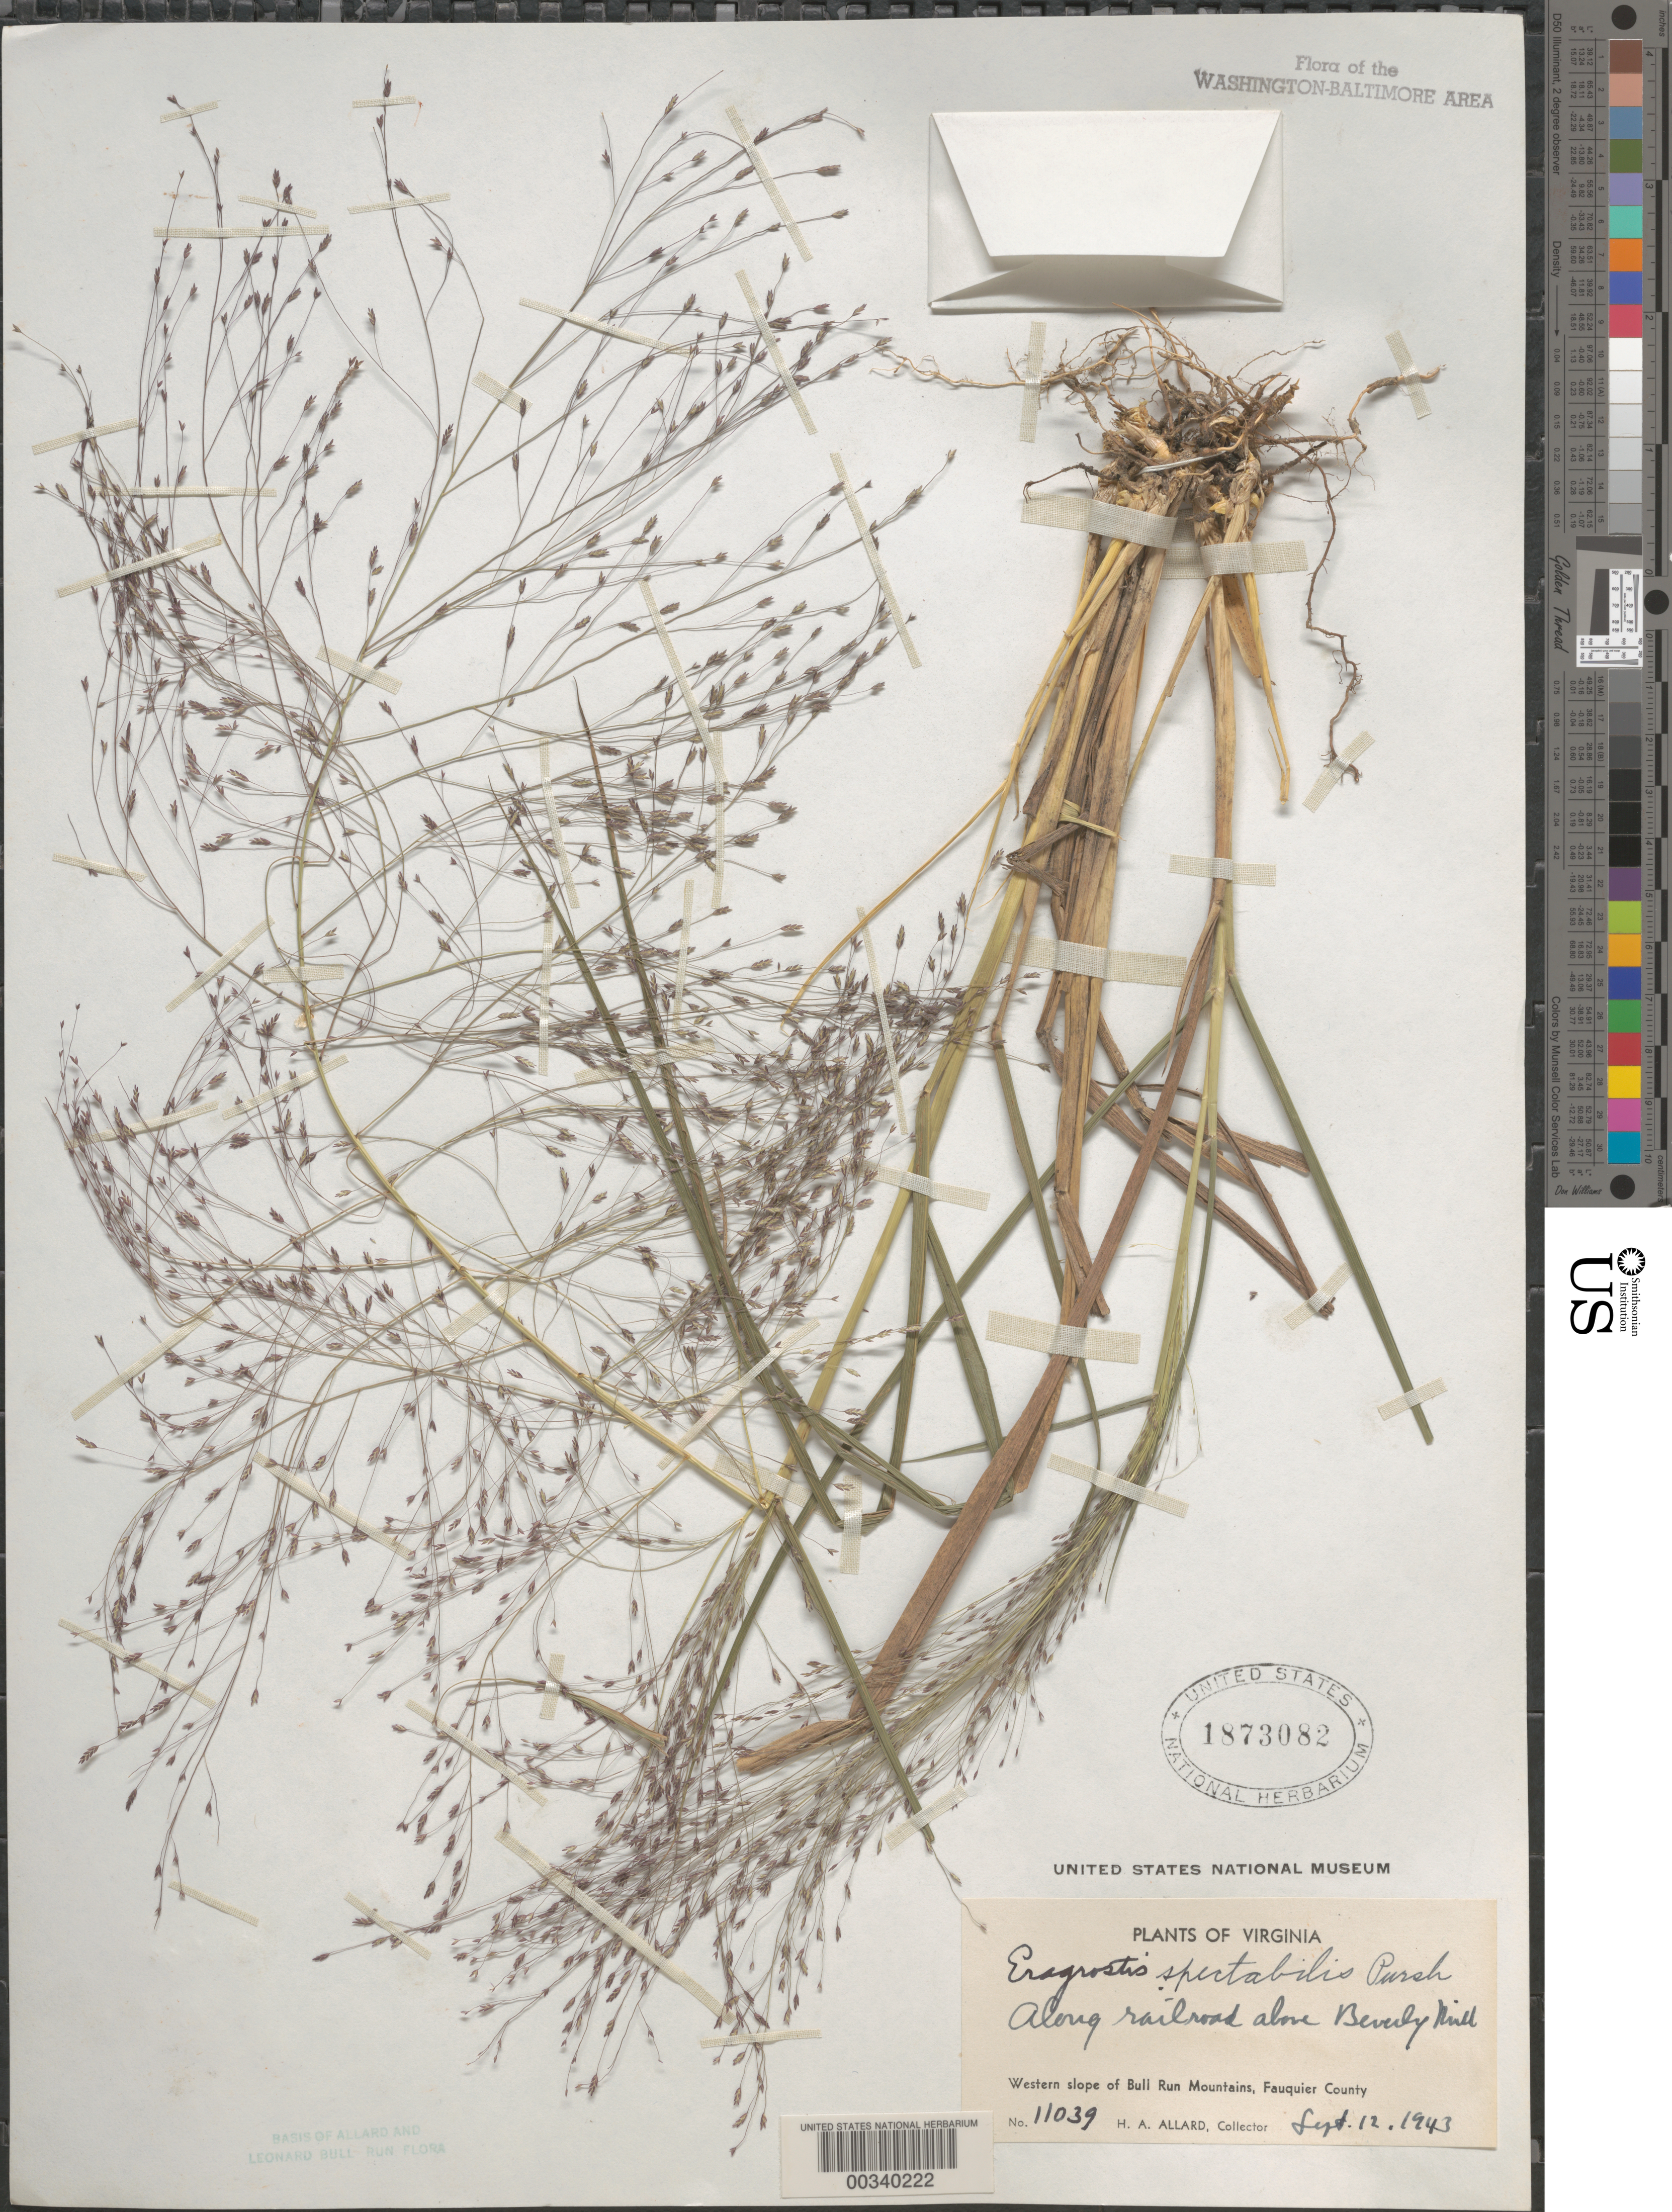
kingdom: Plantae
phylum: Tracheophyta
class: Liliopsida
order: Poales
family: Poaceae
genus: Eragrostis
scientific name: Eragrostis spectabilis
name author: (Pursh) Steud.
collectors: H. A. Allard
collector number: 11039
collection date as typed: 12 Sep 1943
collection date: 1943-09-12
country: United States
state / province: Virginia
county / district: Fauquier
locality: Above Beverley Mill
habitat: Along railroad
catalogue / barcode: US 1873082